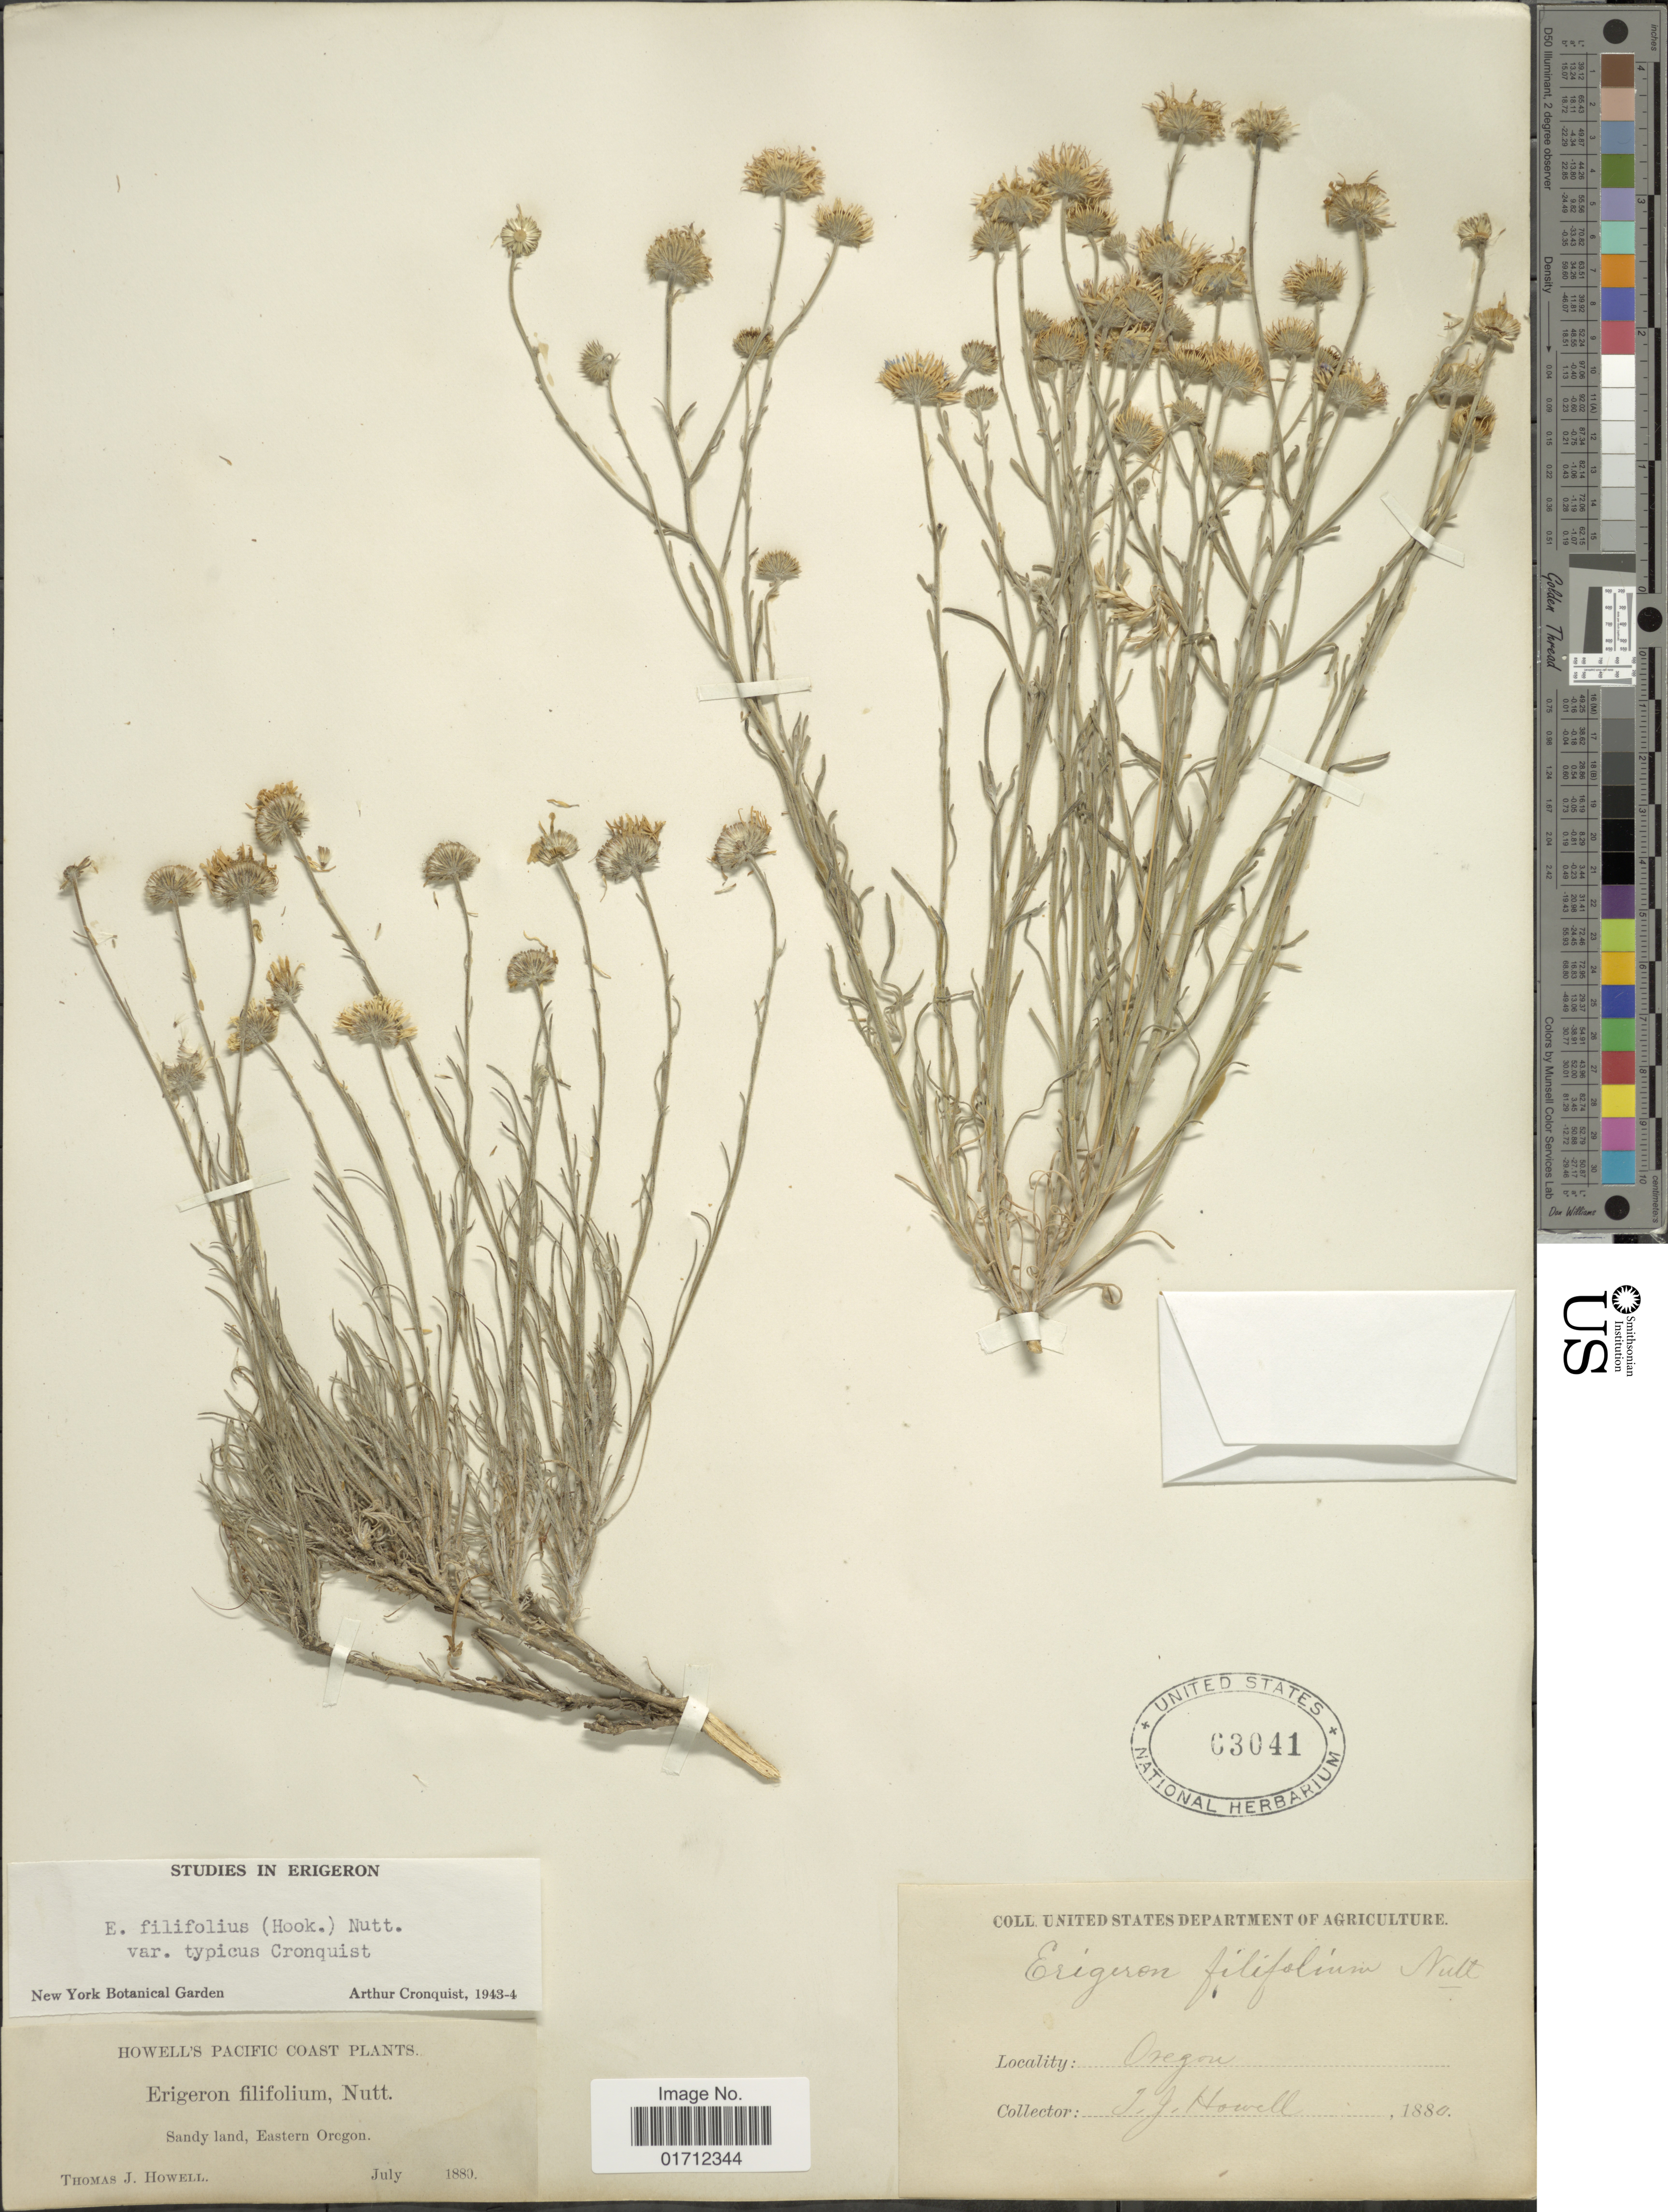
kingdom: Plantae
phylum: Tracheophyta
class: Magnoliopsida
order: Asterales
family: Asteraceae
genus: Erigeron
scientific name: Erigeron filifolius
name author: (Hook.) Nutt.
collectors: T. J. Howell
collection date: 1889-07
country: United States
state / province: Oregon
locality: Eastern Oregon. Howell's Pacific Coast.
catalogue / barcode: US 63041